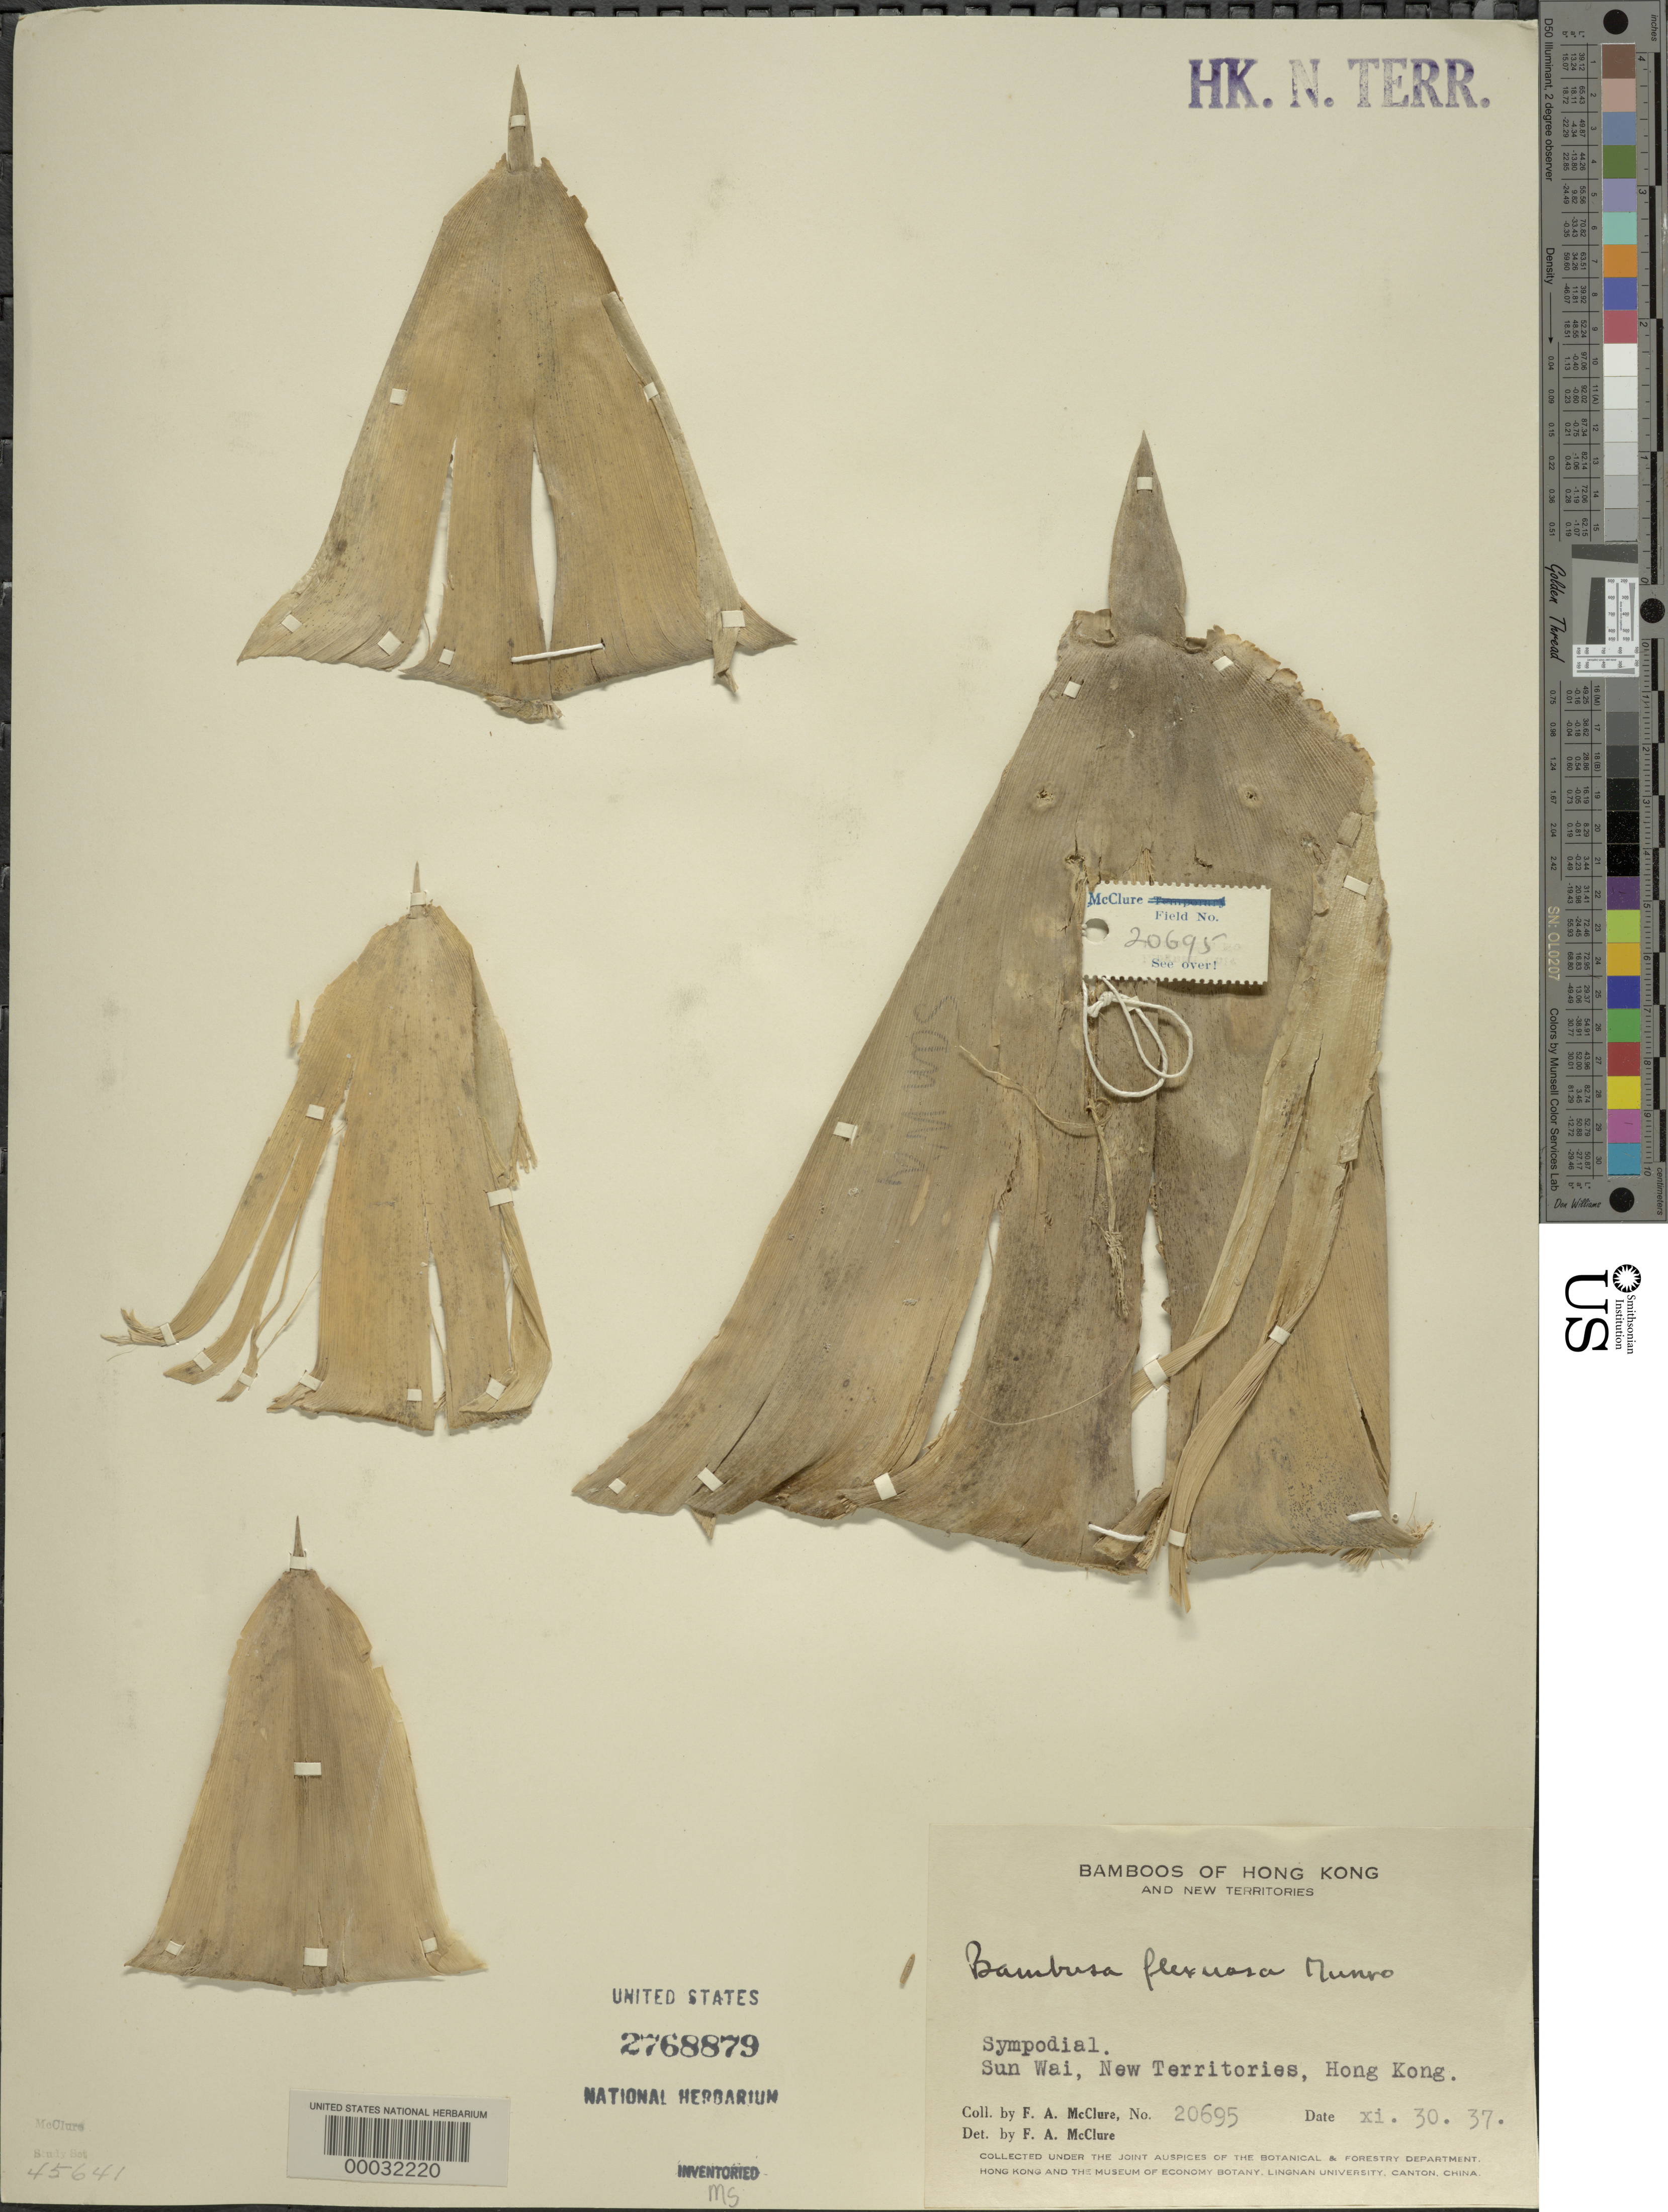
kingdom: Plantae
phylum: Tracheophyta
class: Liliopsida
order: Poales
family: Poaceae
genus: Bambusa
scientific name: Bambusa flexuosa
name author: Munro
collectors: F. A. McClure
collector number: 20695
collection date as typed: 30 Oct 1937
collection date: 1937-10-30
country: China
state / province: Hong Kong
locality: Sun wai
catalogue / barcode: US 2768879